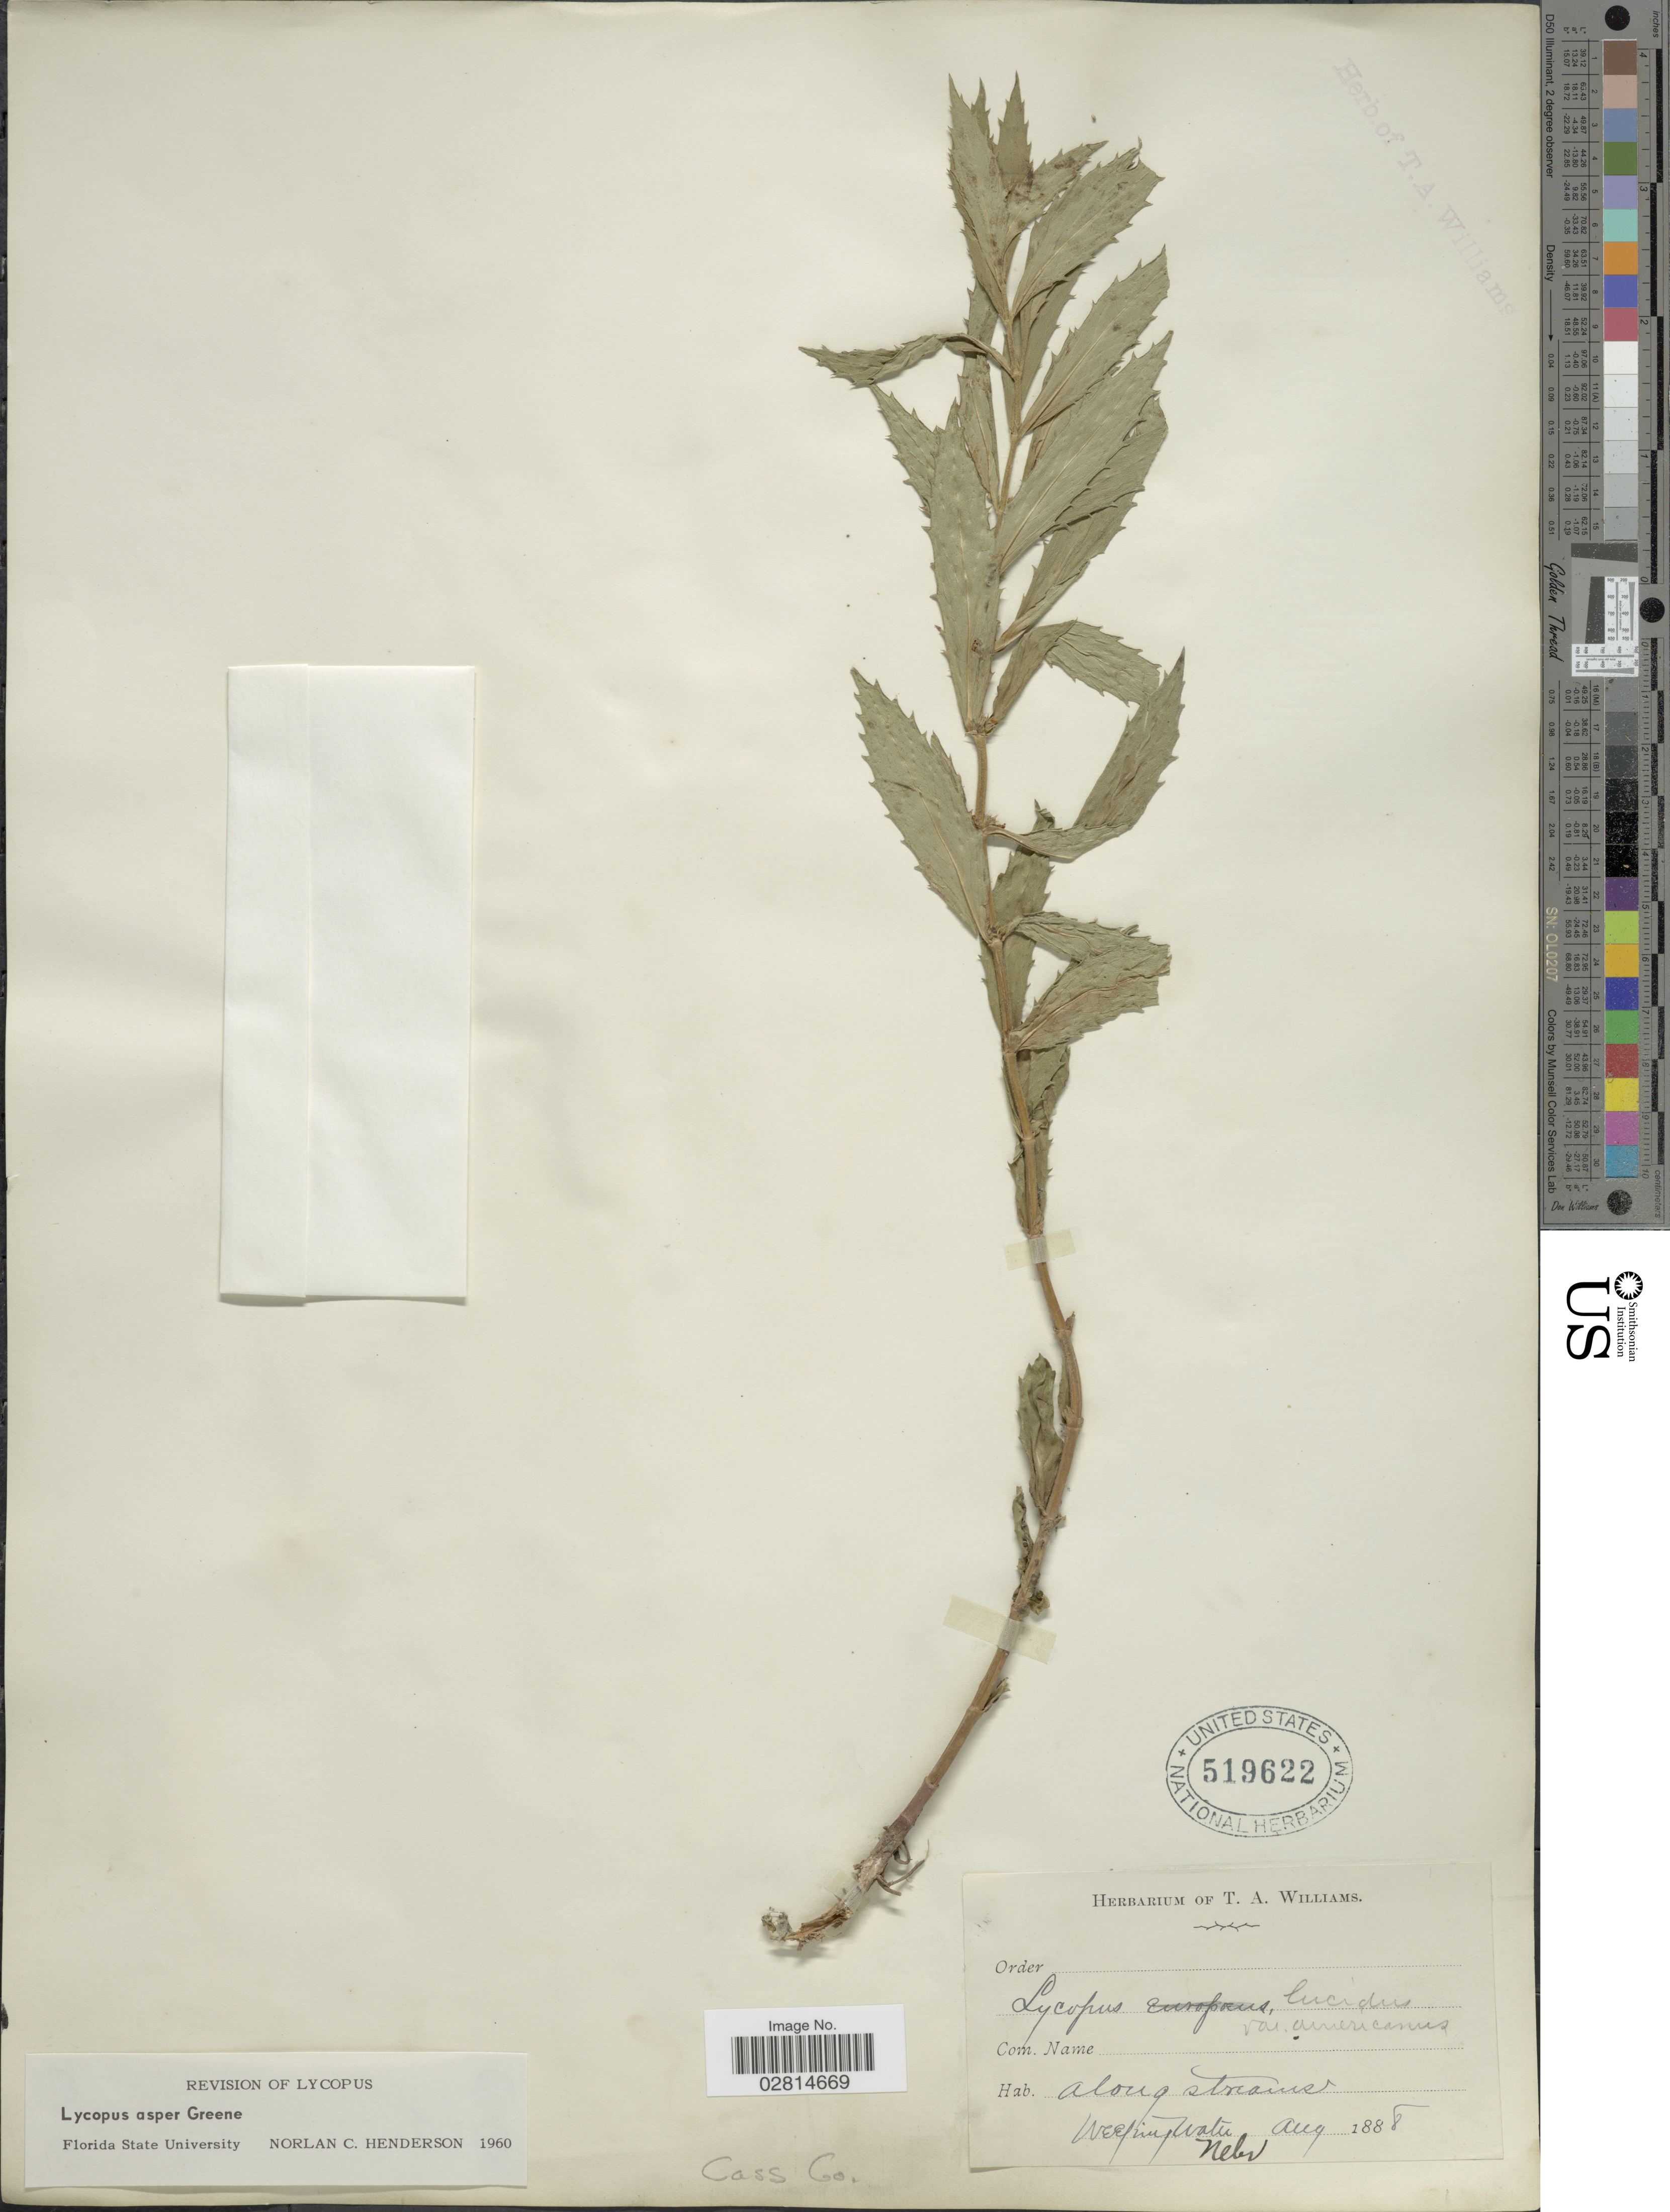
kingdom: Plantae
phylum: Tracheophyta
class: Magnoliopsida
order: Lamiales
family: Lamiaceae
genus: Lycopus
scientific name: Lycopus asper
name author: Greene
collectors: T. A. Williams (herbarium)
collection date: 1888-08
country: United States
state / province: Nebraska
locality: Weeping water. Cass Co.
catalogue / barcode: US 519622